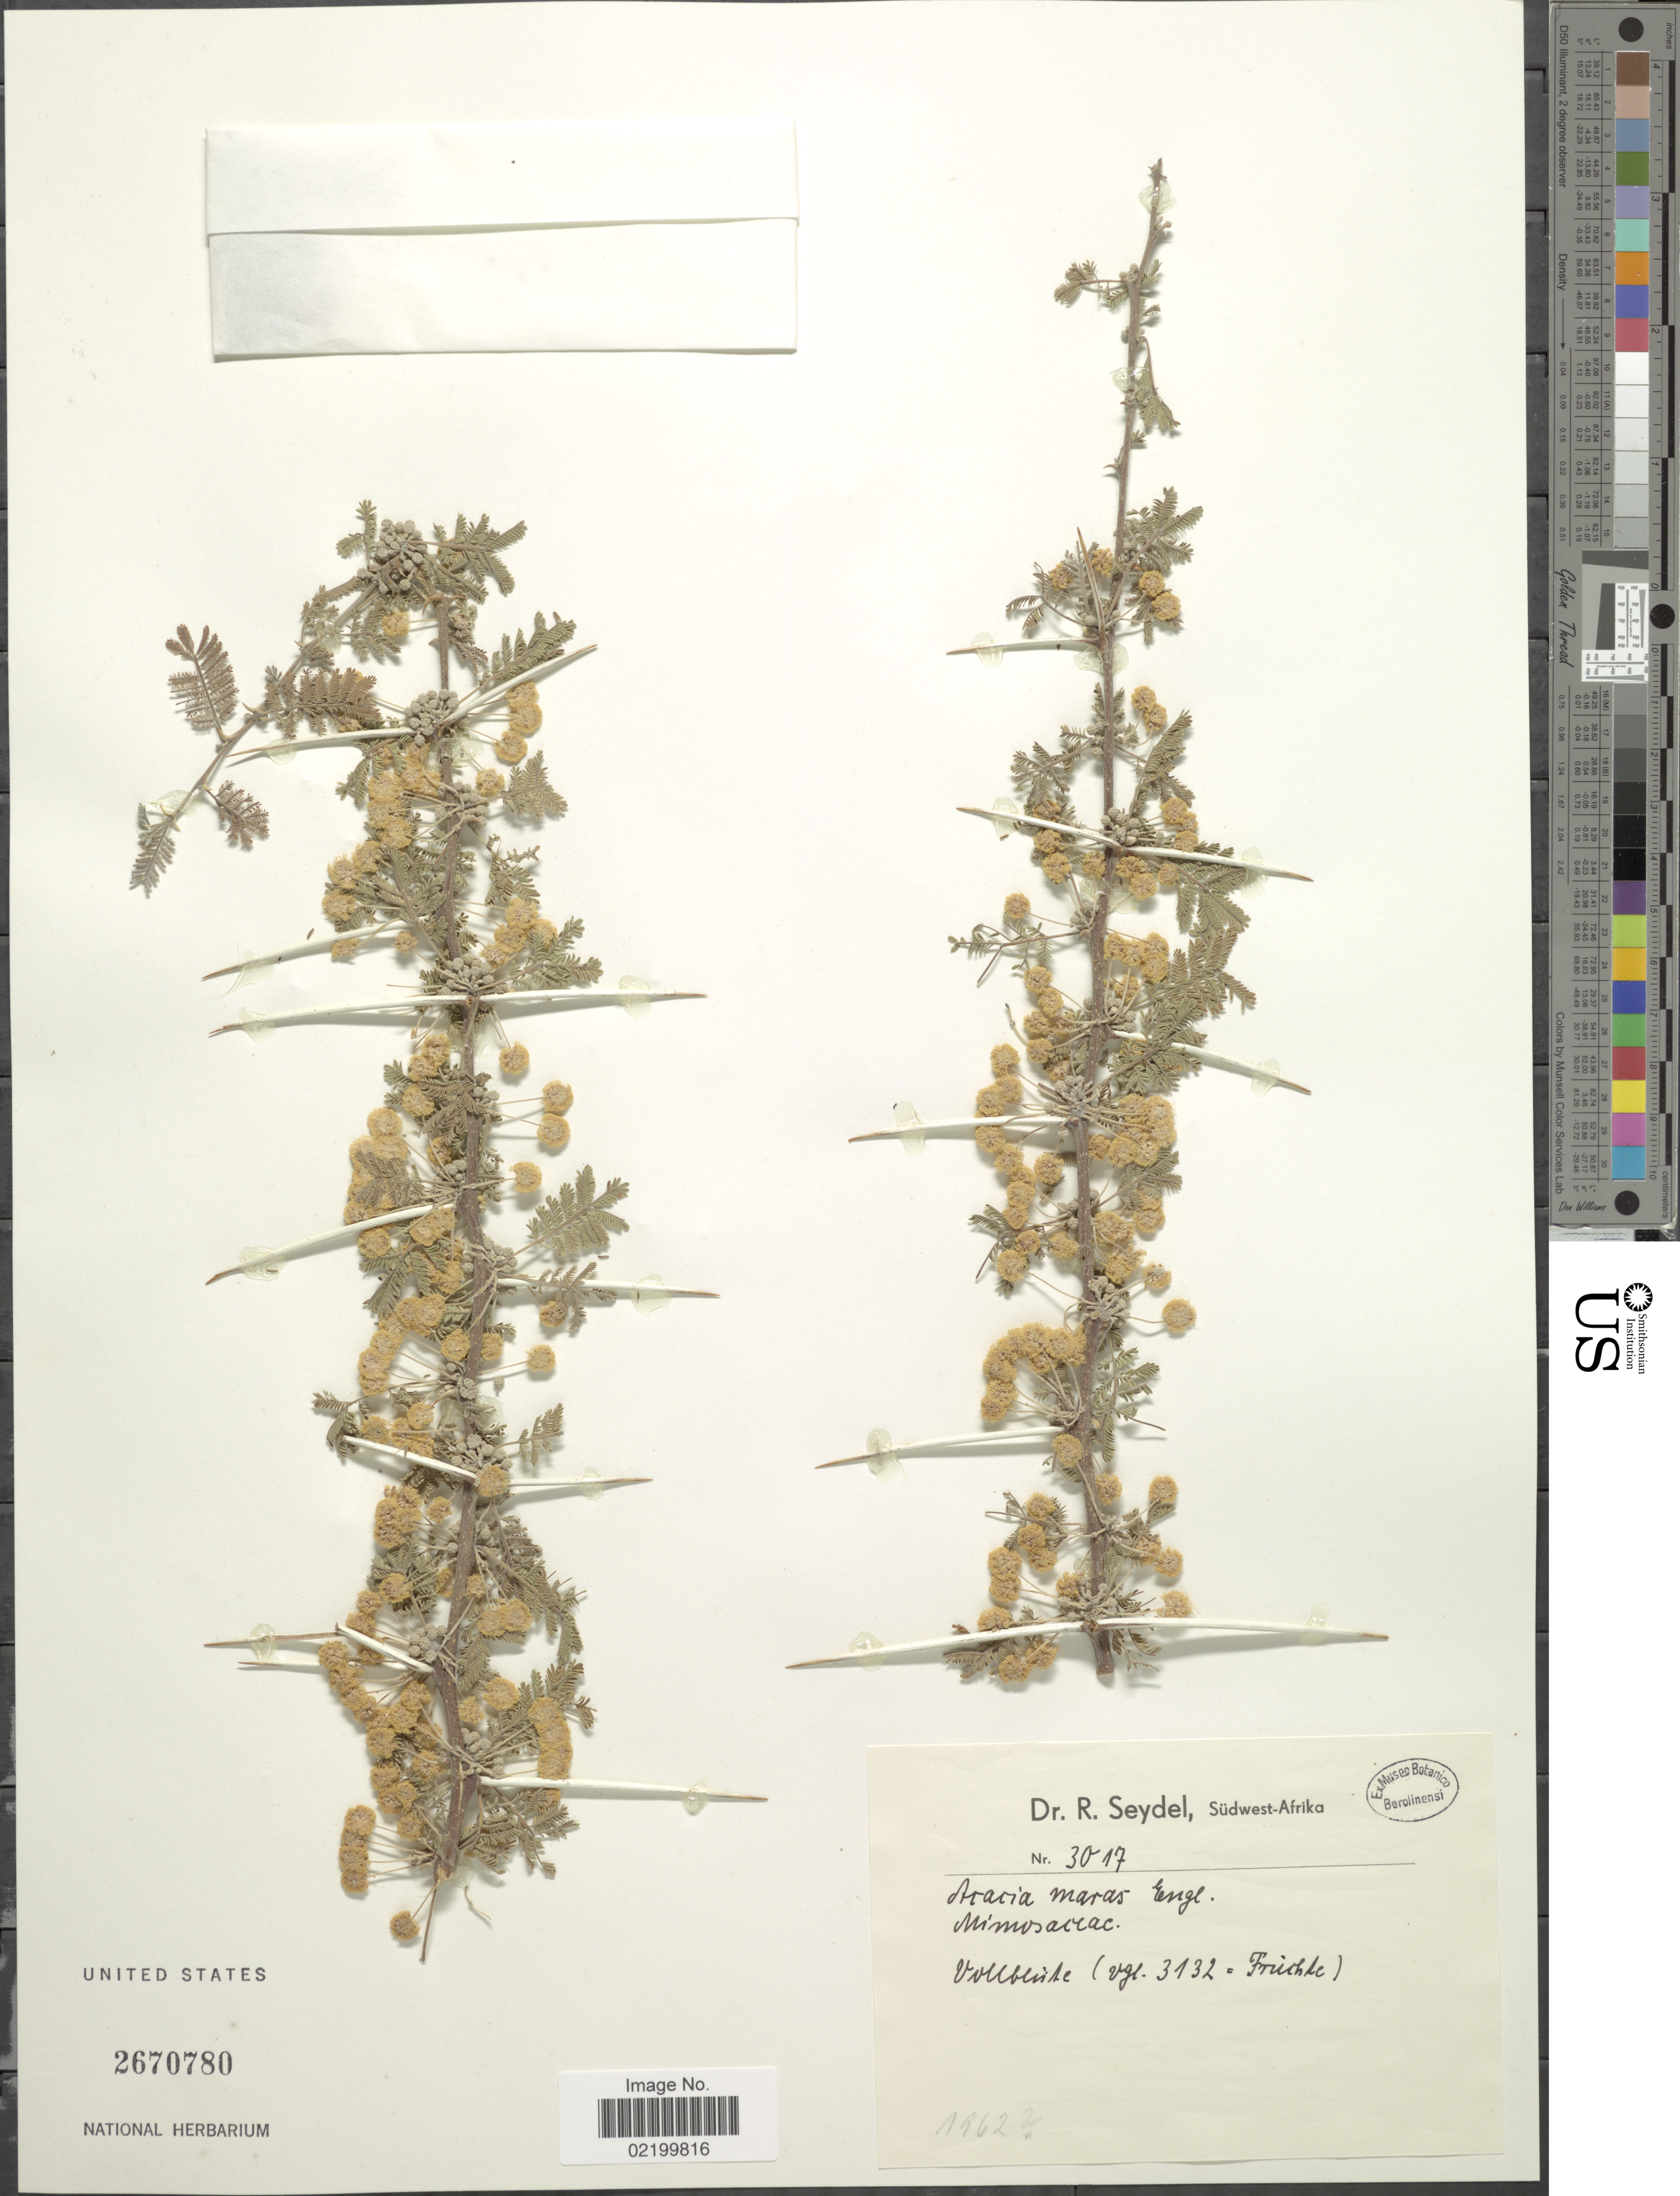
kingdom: Plantae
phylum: Tracheophyta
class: Magnoliopsida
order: Fabales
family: Fabaceae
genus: Vachellia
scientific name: Vachellia tortilis subsp. heteracantha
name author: (Burch.) Kyal. & Boatwr.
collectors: R. Seydel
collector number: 3017/3132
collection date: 1962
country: Namibia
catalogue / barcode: US 2670780